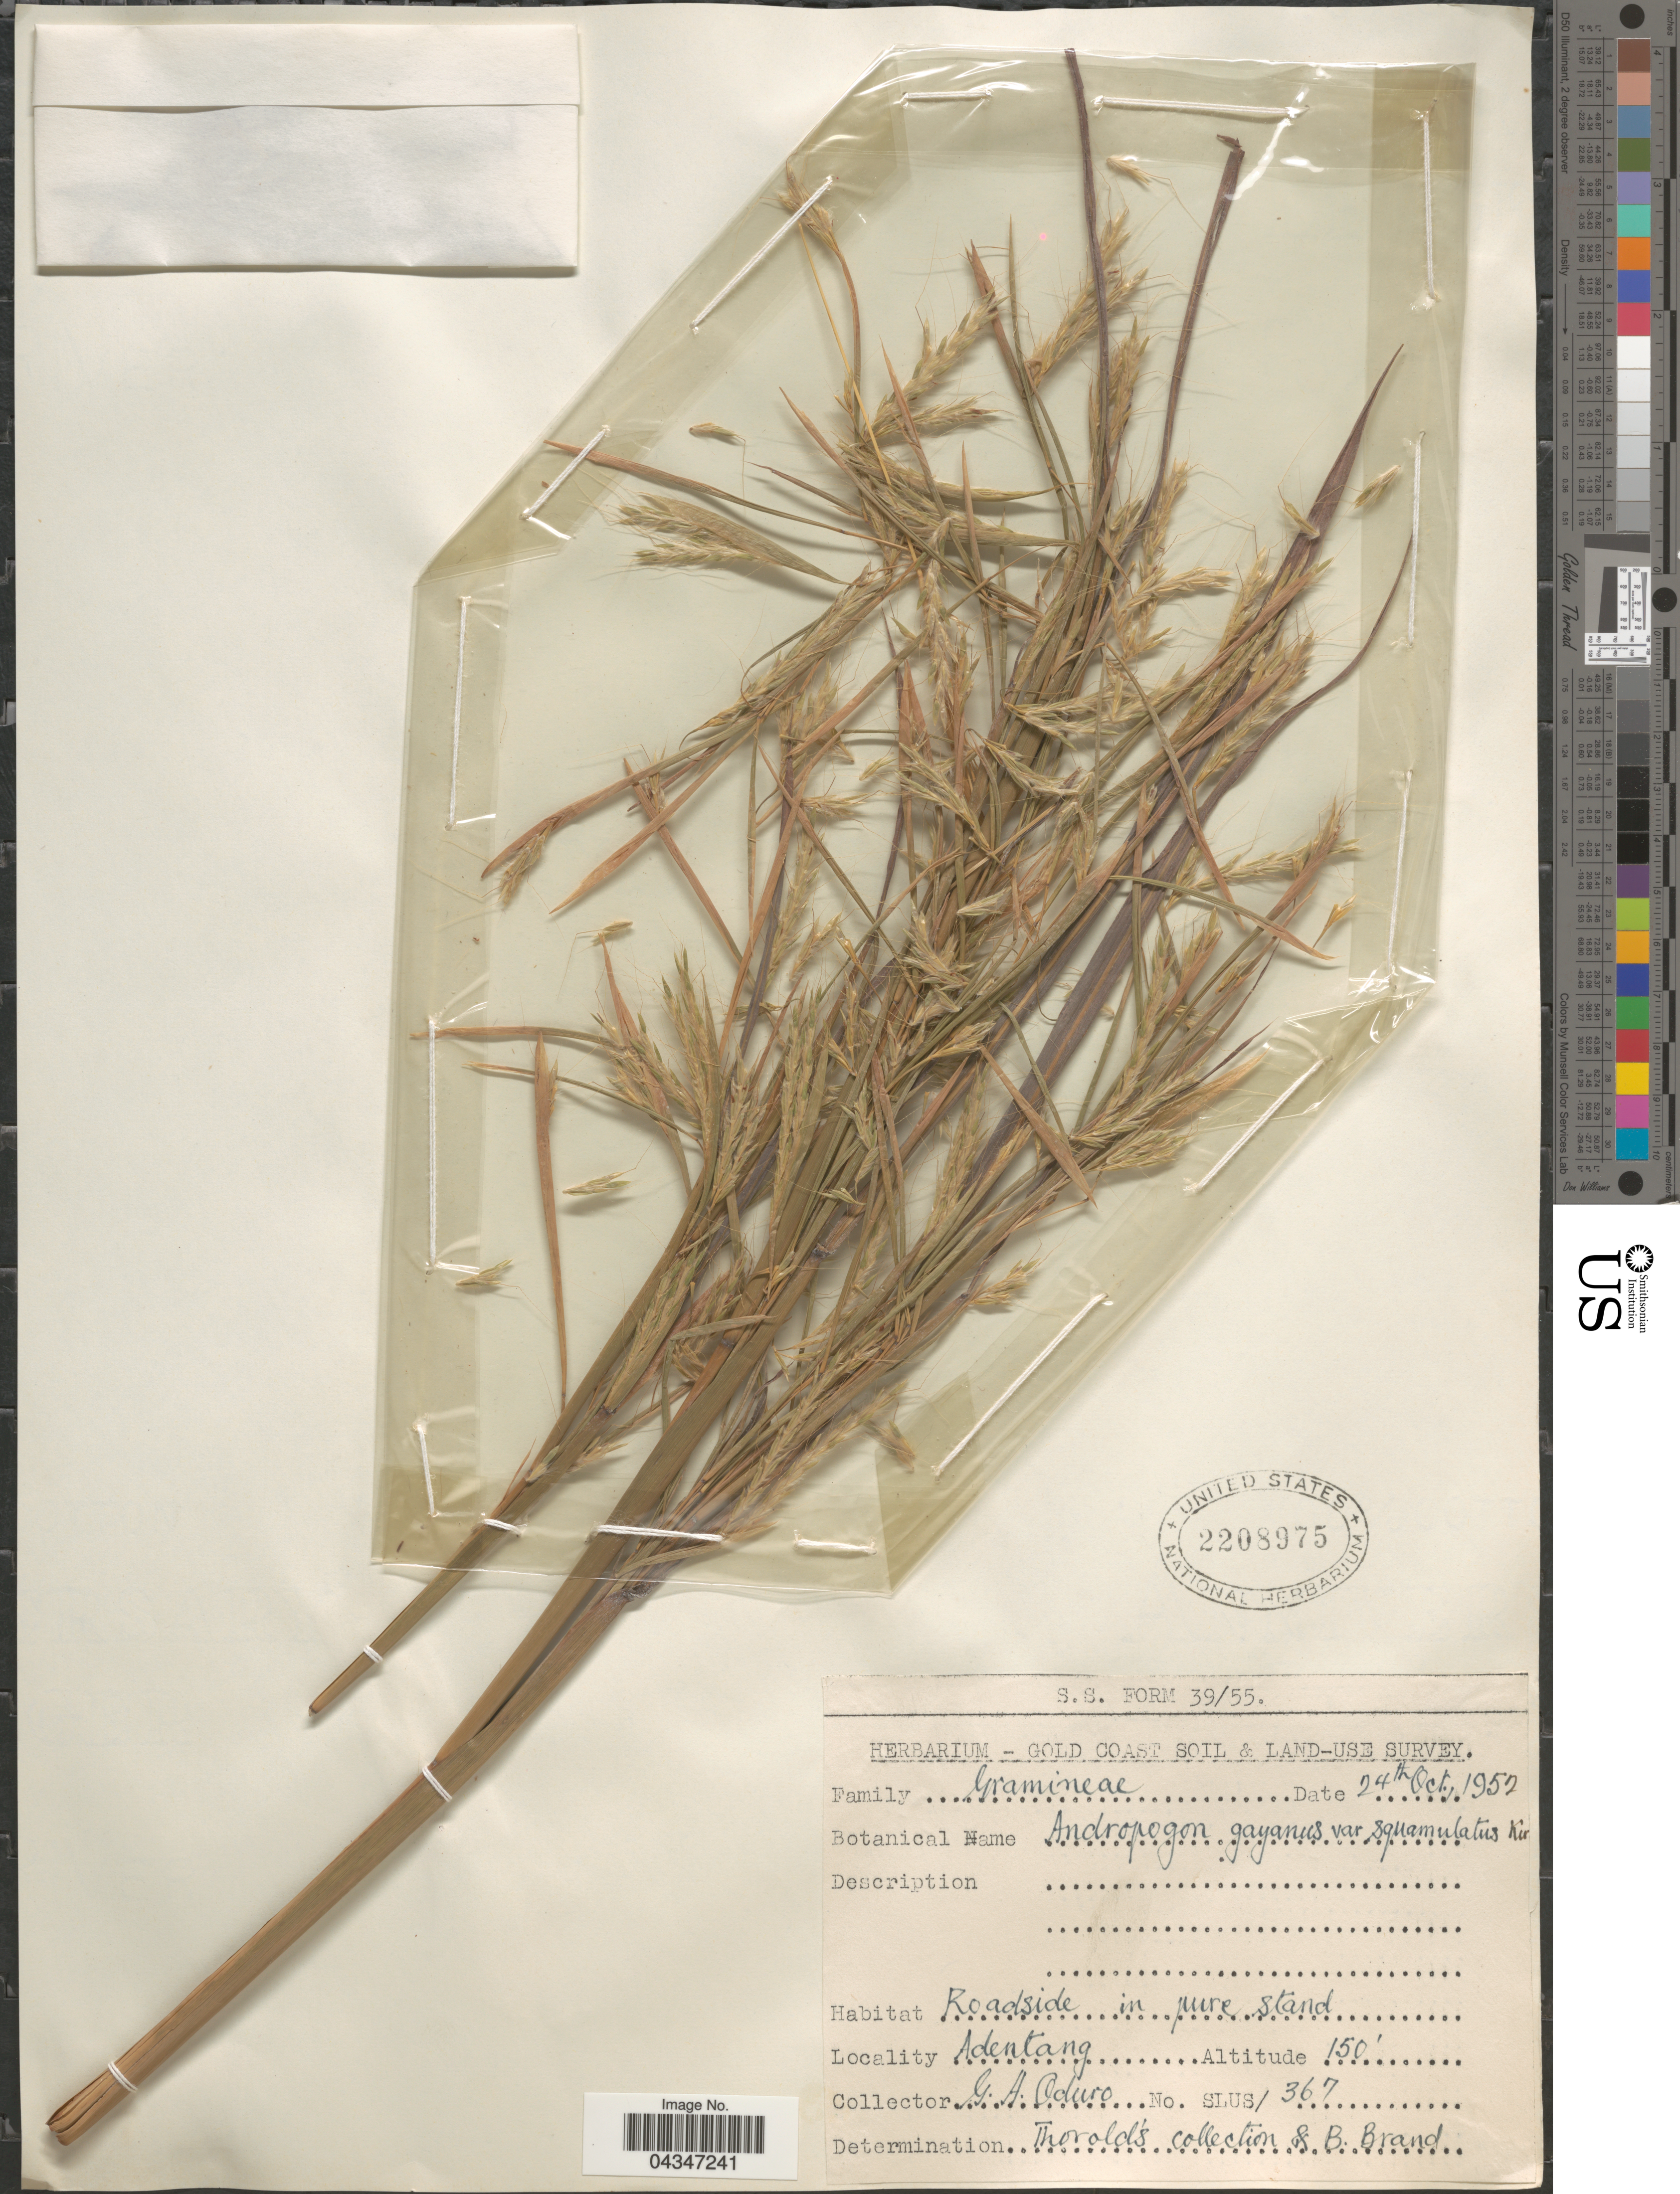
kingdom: Plantae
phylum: Tracheophyta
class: Liliopsida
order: Poales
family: Poaceae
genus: Andropogon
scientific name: Andropogon gayanus var. bisquamulatus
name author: (Hochst.) Hack.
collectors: G. Oduro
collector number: SLUS/367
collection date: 1952-10-24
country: Ghana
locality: Gold Coast Soil & Land-Use Survey. Adentang.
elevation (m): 46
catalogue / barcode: US 2208975